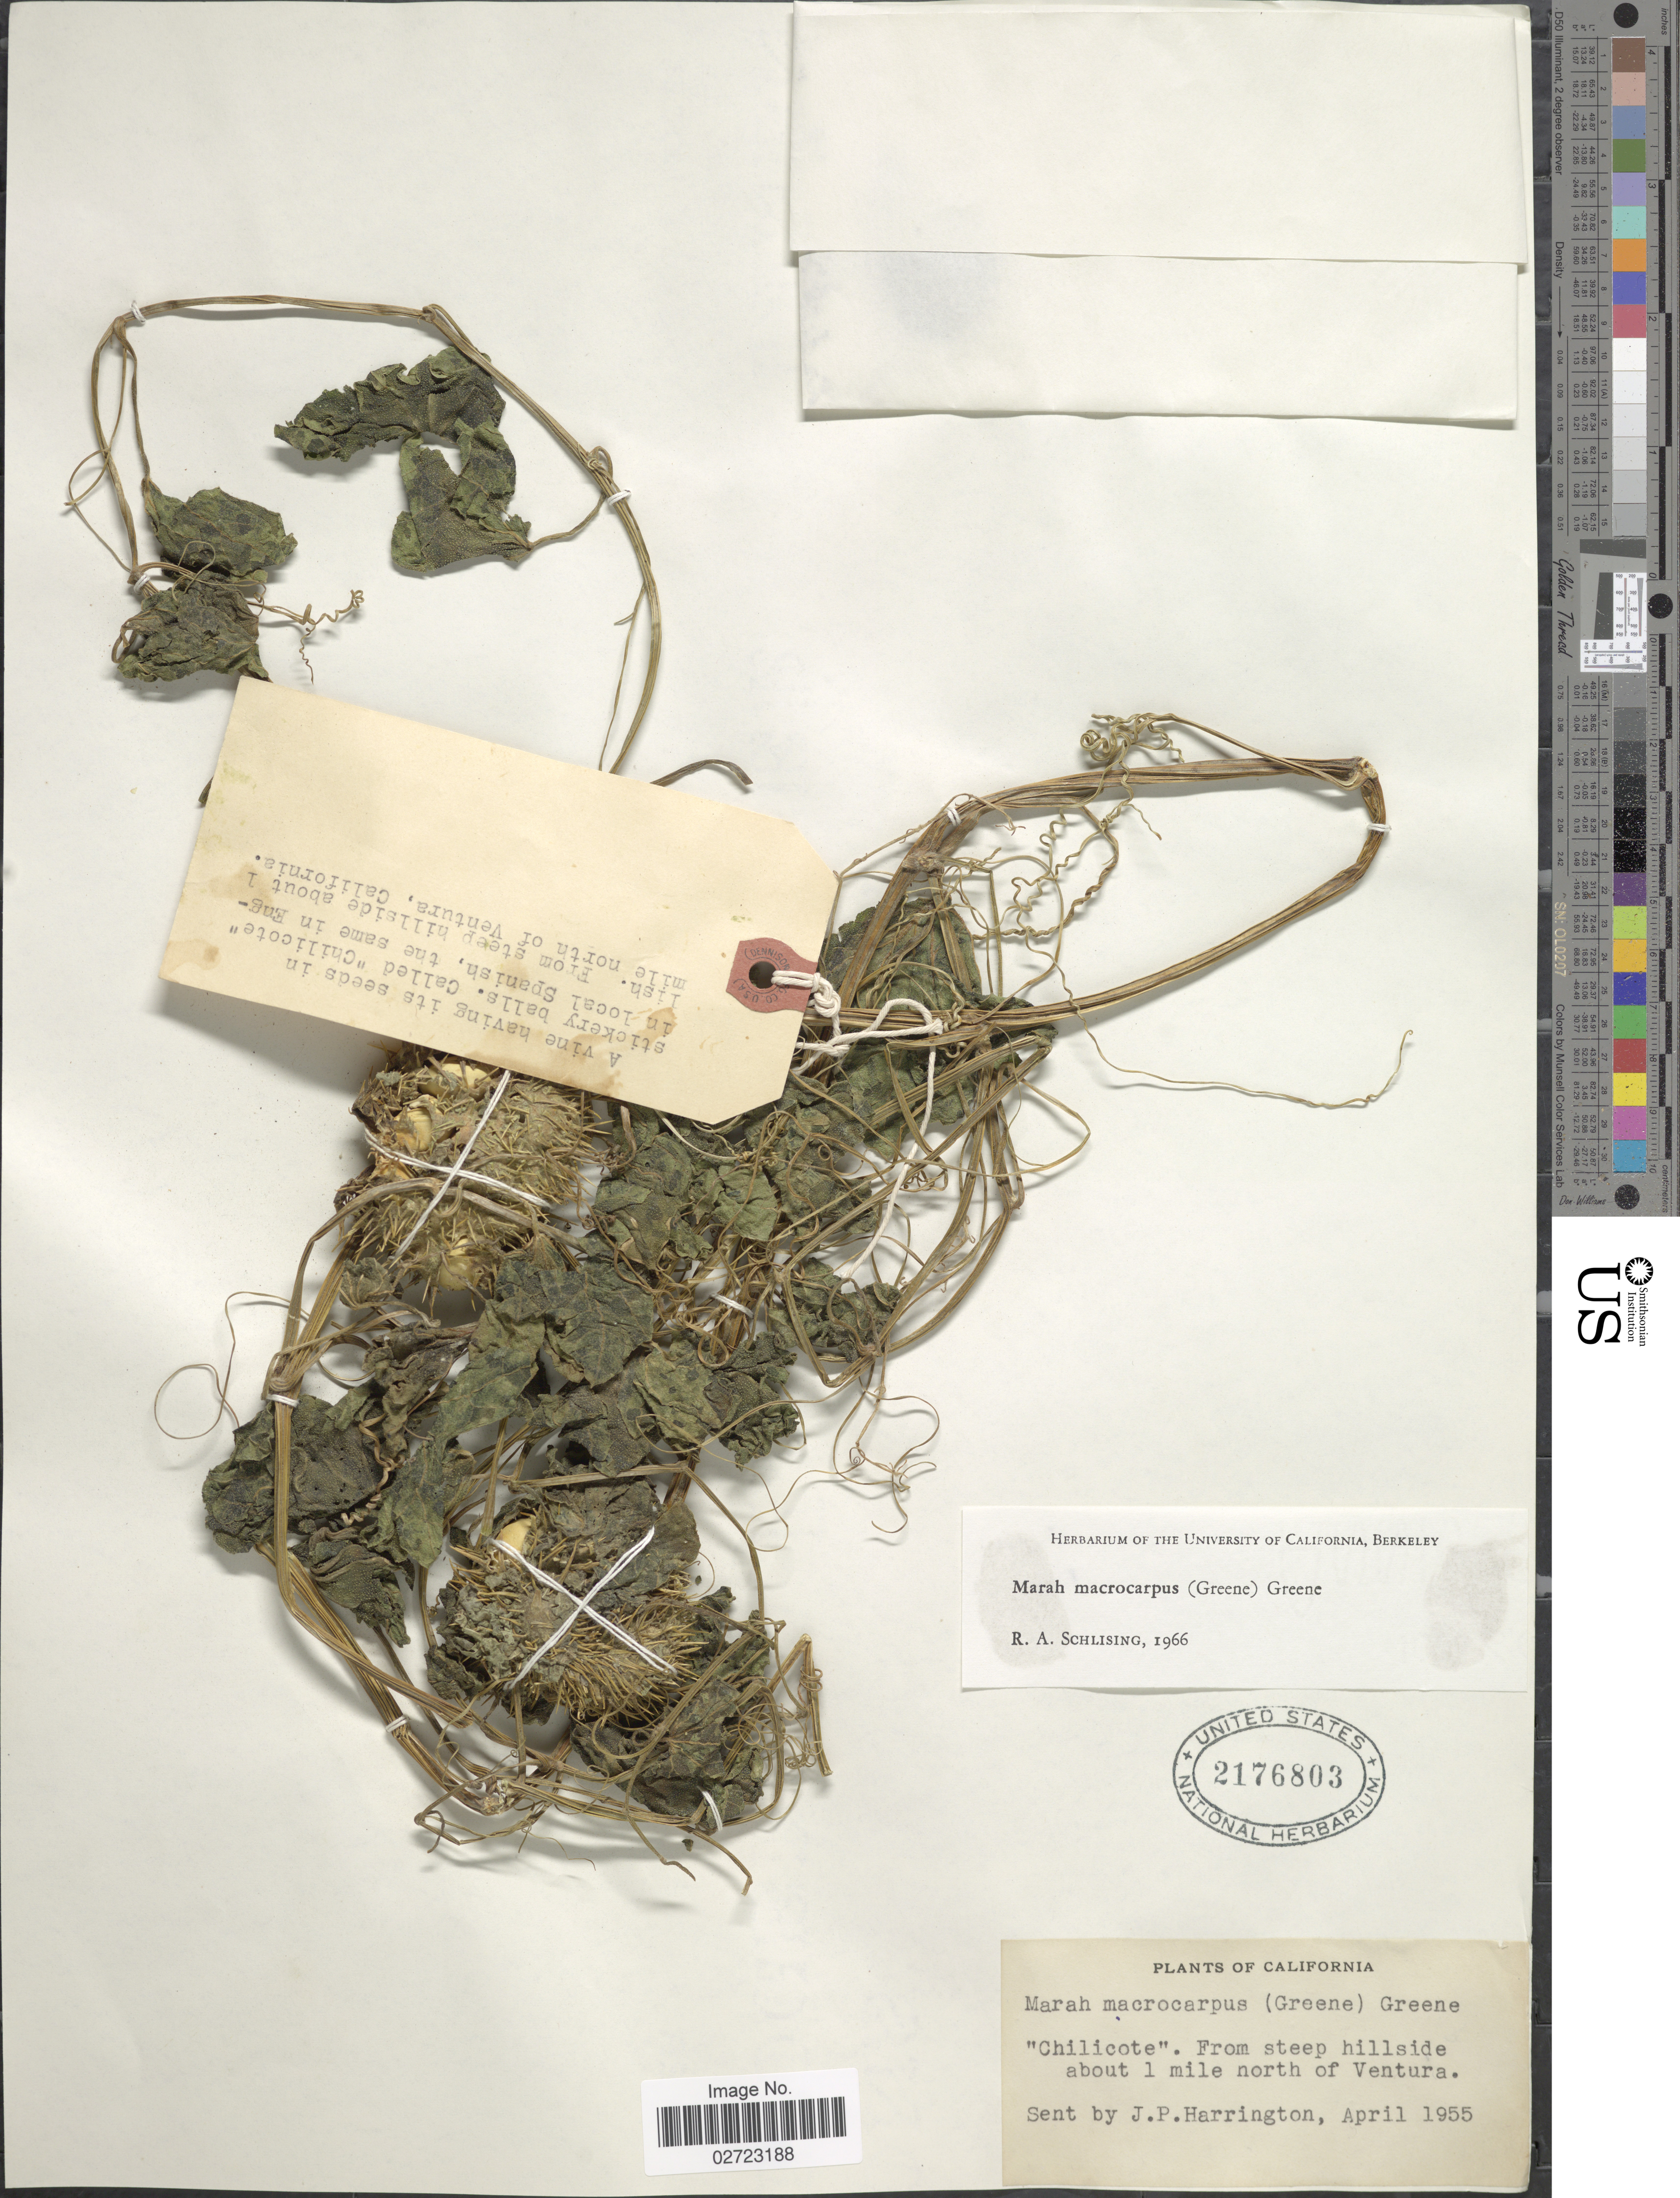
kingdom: Plantae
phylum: Tracheophyta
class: Magnoliopsida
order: Cucurbitales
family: Cucurbitaceae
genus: Marah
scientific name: Marah macrocarpa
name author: (Greene) Greene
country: United States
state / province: California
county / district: Ventura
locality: Steep hillside about 1 mile north of Ventura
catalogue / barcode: US 2176803